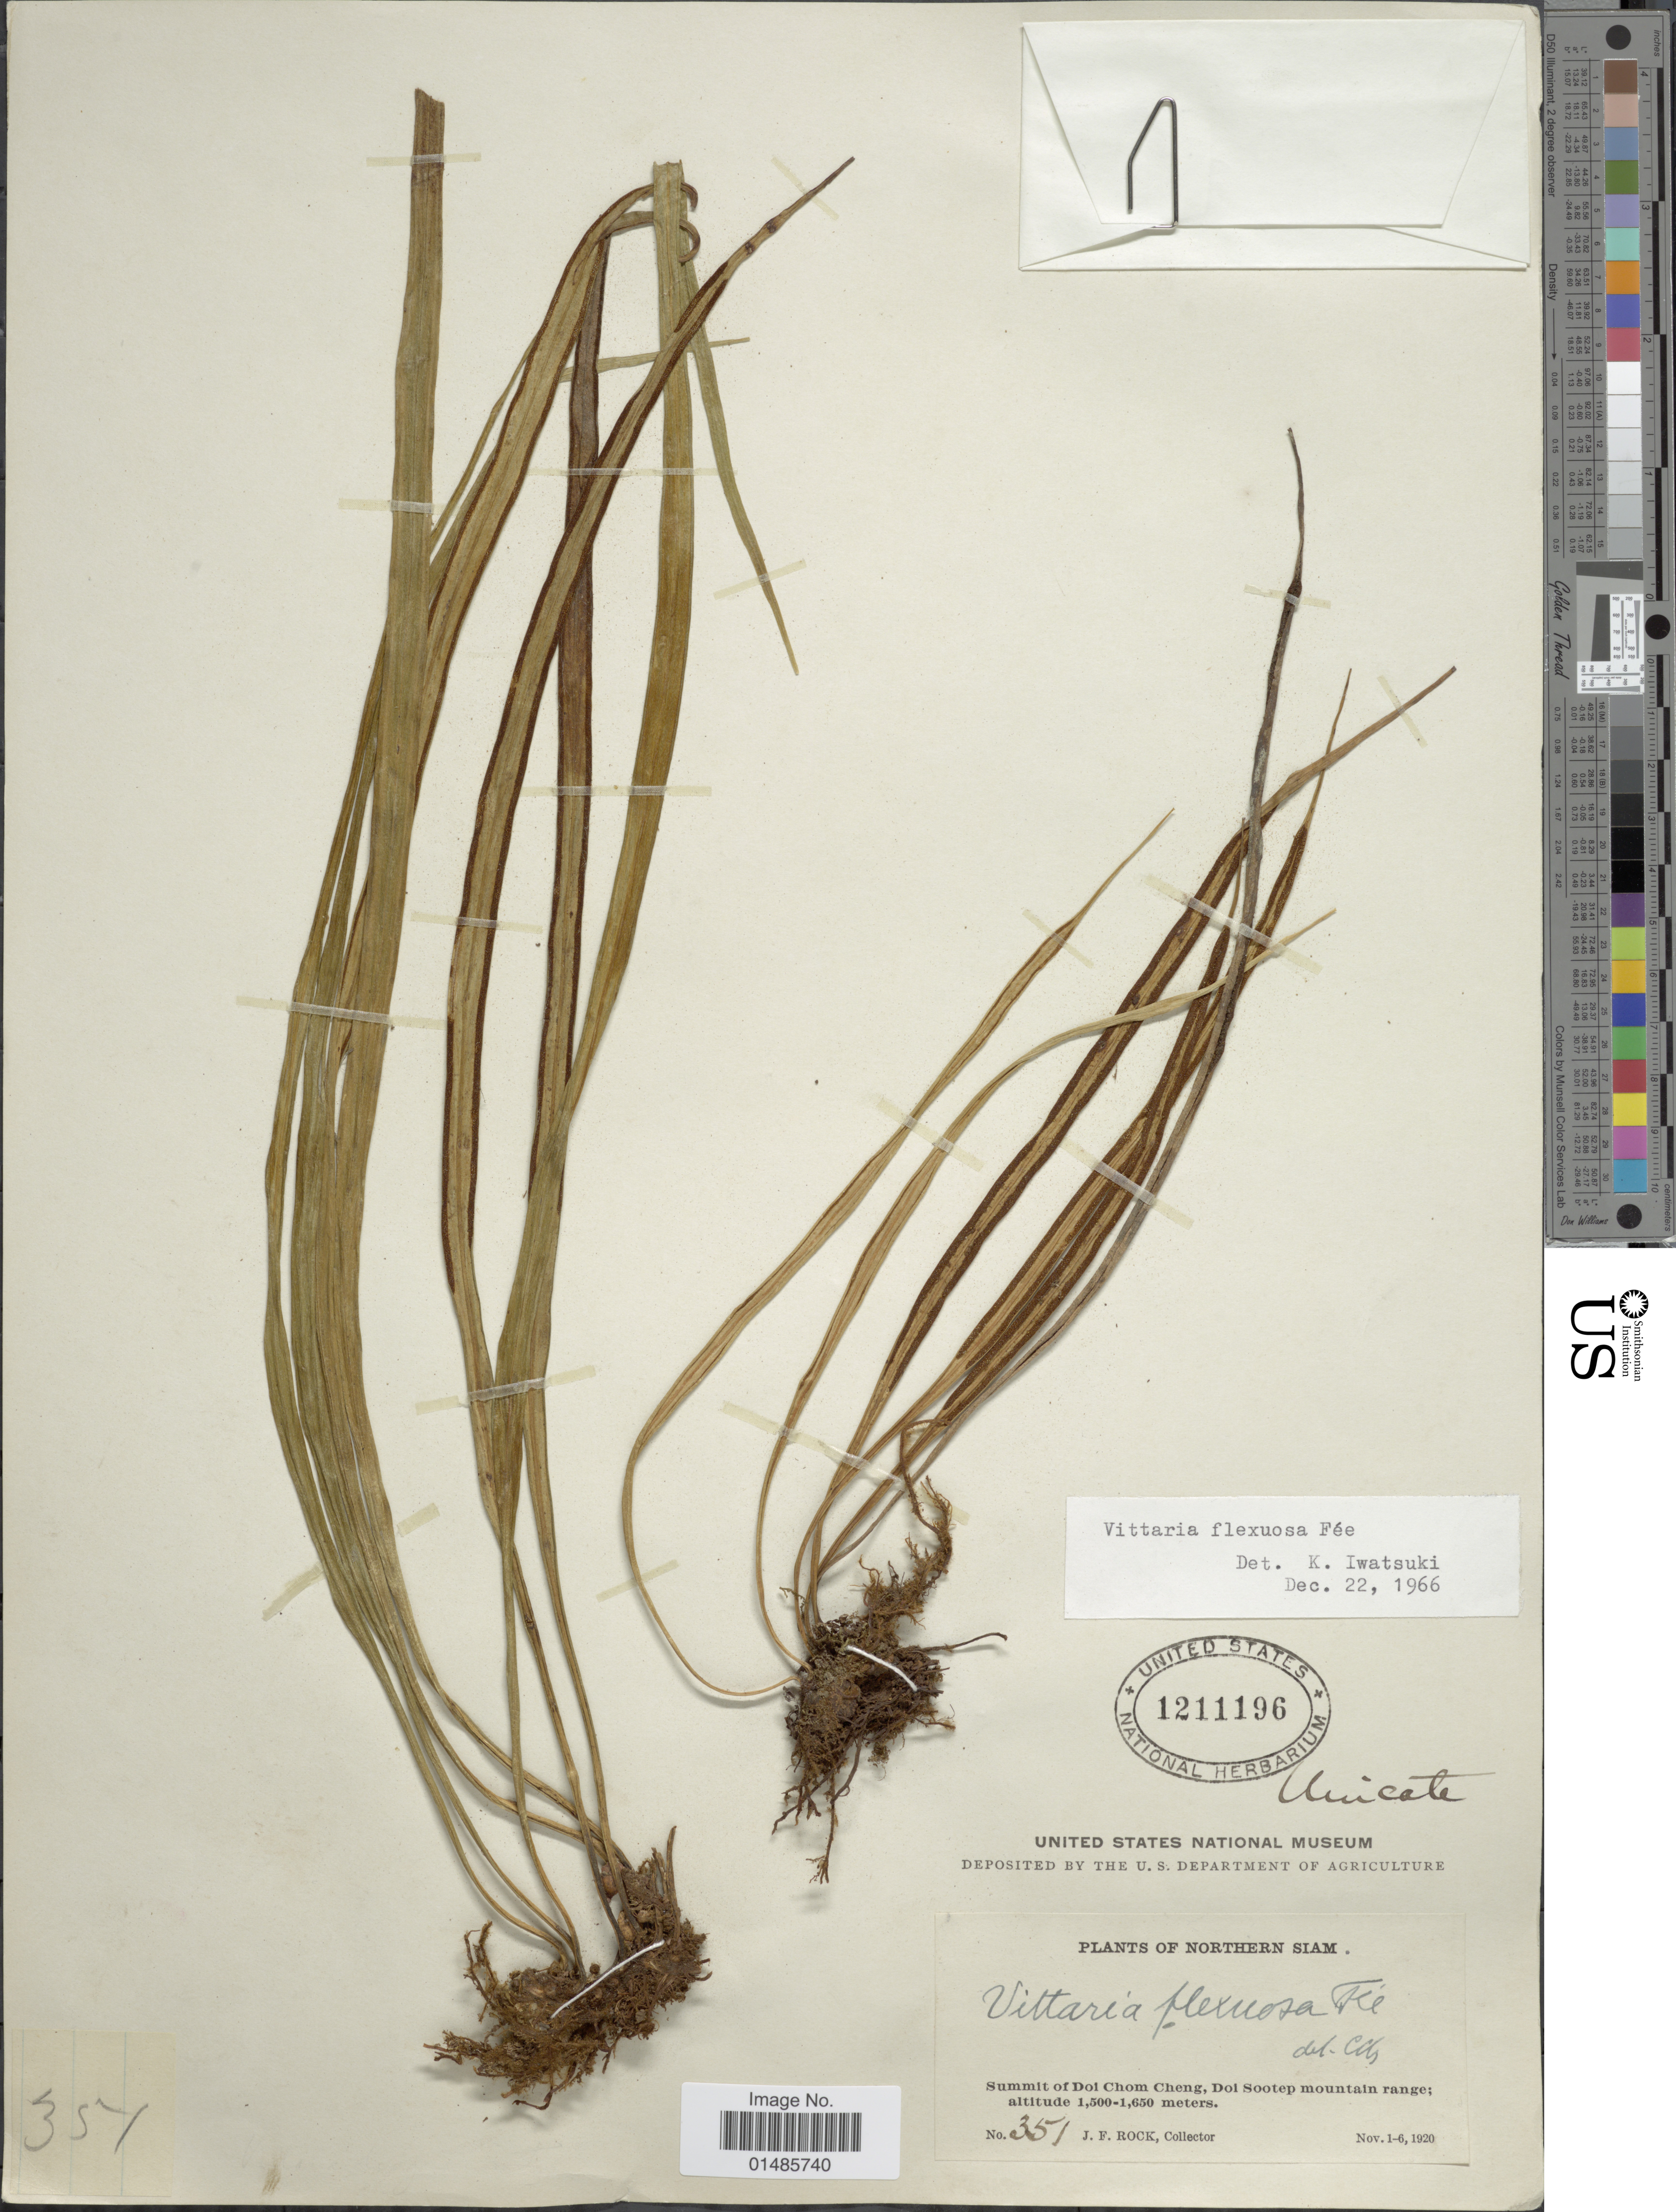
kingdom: Plantae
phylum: Tracheophyta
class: Polypodiopsida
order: Polypodiales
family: Pteridaceae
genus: Haplopteris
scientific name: Haplopteris flexuosa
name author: (Fée) E.H. Crane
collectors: J. Rock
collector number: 351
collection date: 1920-11-01/1920-11-06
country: Thailand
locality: Northern Siam. Summit of Doi Chom Cheng, Doi Sootep mountain range.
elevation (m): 1500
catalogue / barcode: US 1211196